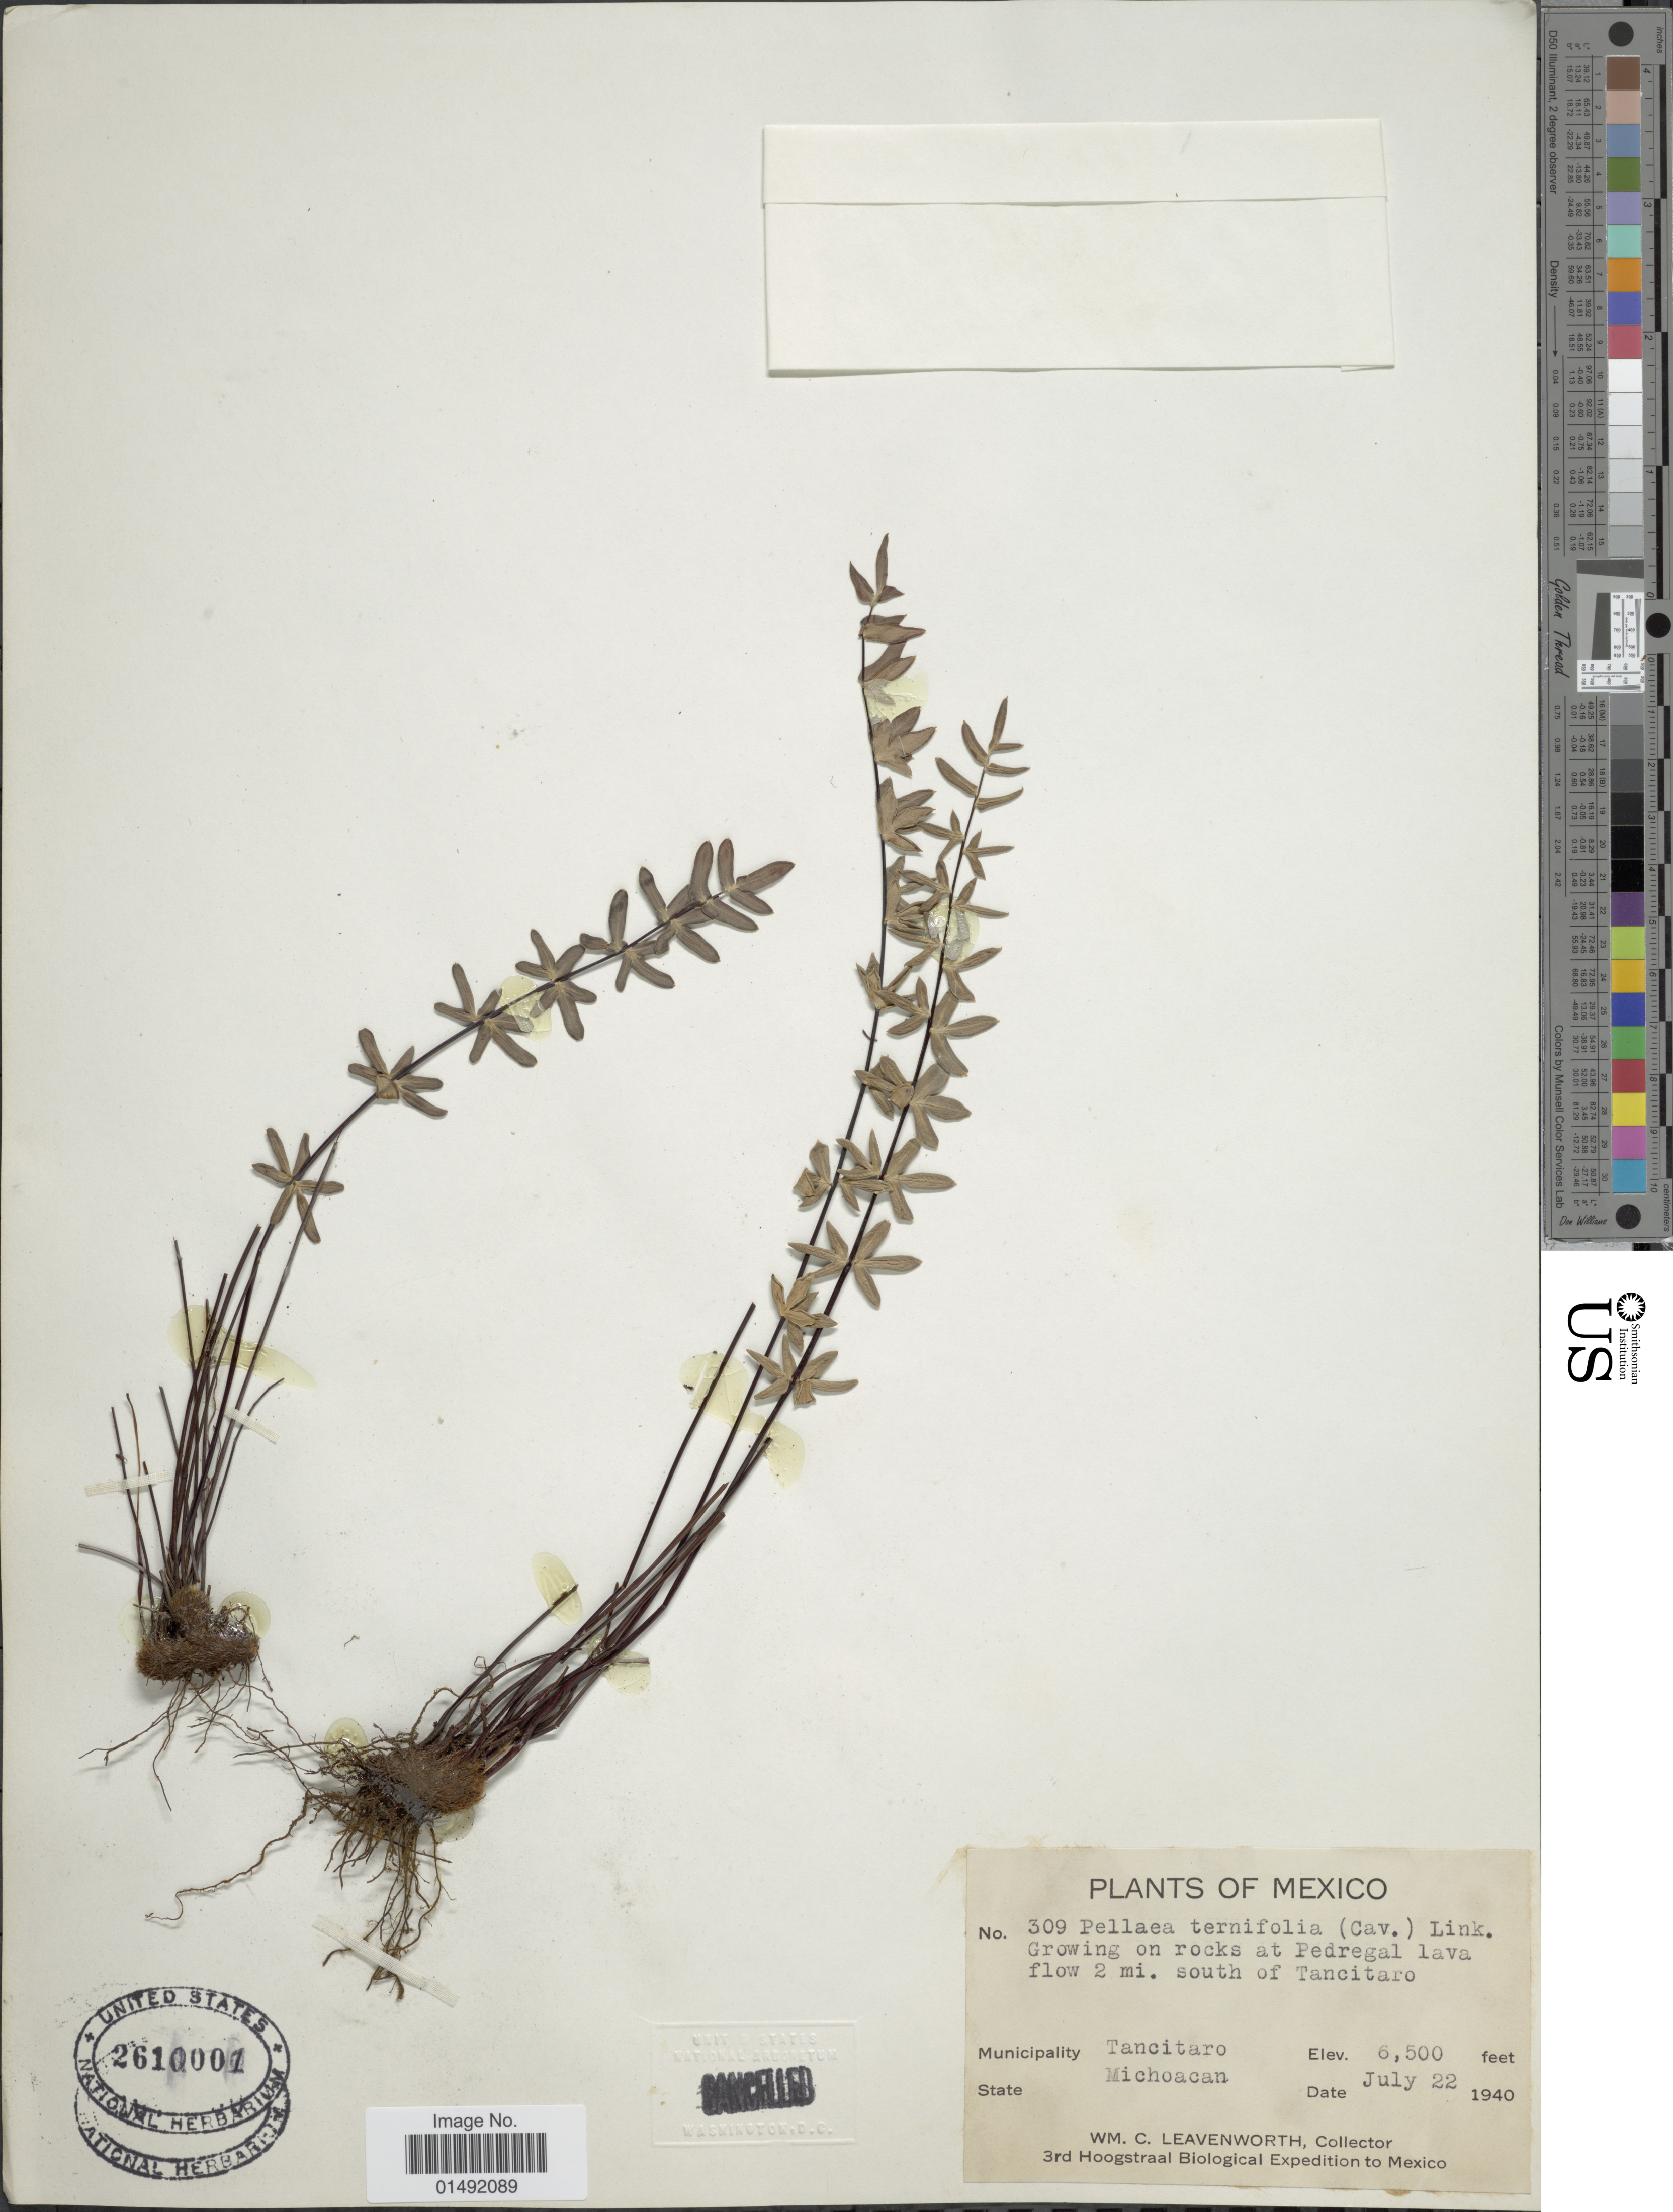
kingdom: Plantae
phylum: Tracheophyta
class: Polypodiopsida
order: Polypodiales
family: Pteridaceae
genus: Pellaea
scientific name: Pellaea ternifolia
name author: (Cav.) Link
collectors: W. Leavenworth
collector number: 309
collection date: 1940-07-22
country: Mexico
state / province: Michoacán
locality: Municpality Tancitaro, Growing on rocks at Pedregal lava flow 2 mi. south of Tancitaro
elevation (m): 1981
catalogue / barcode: US 2610001